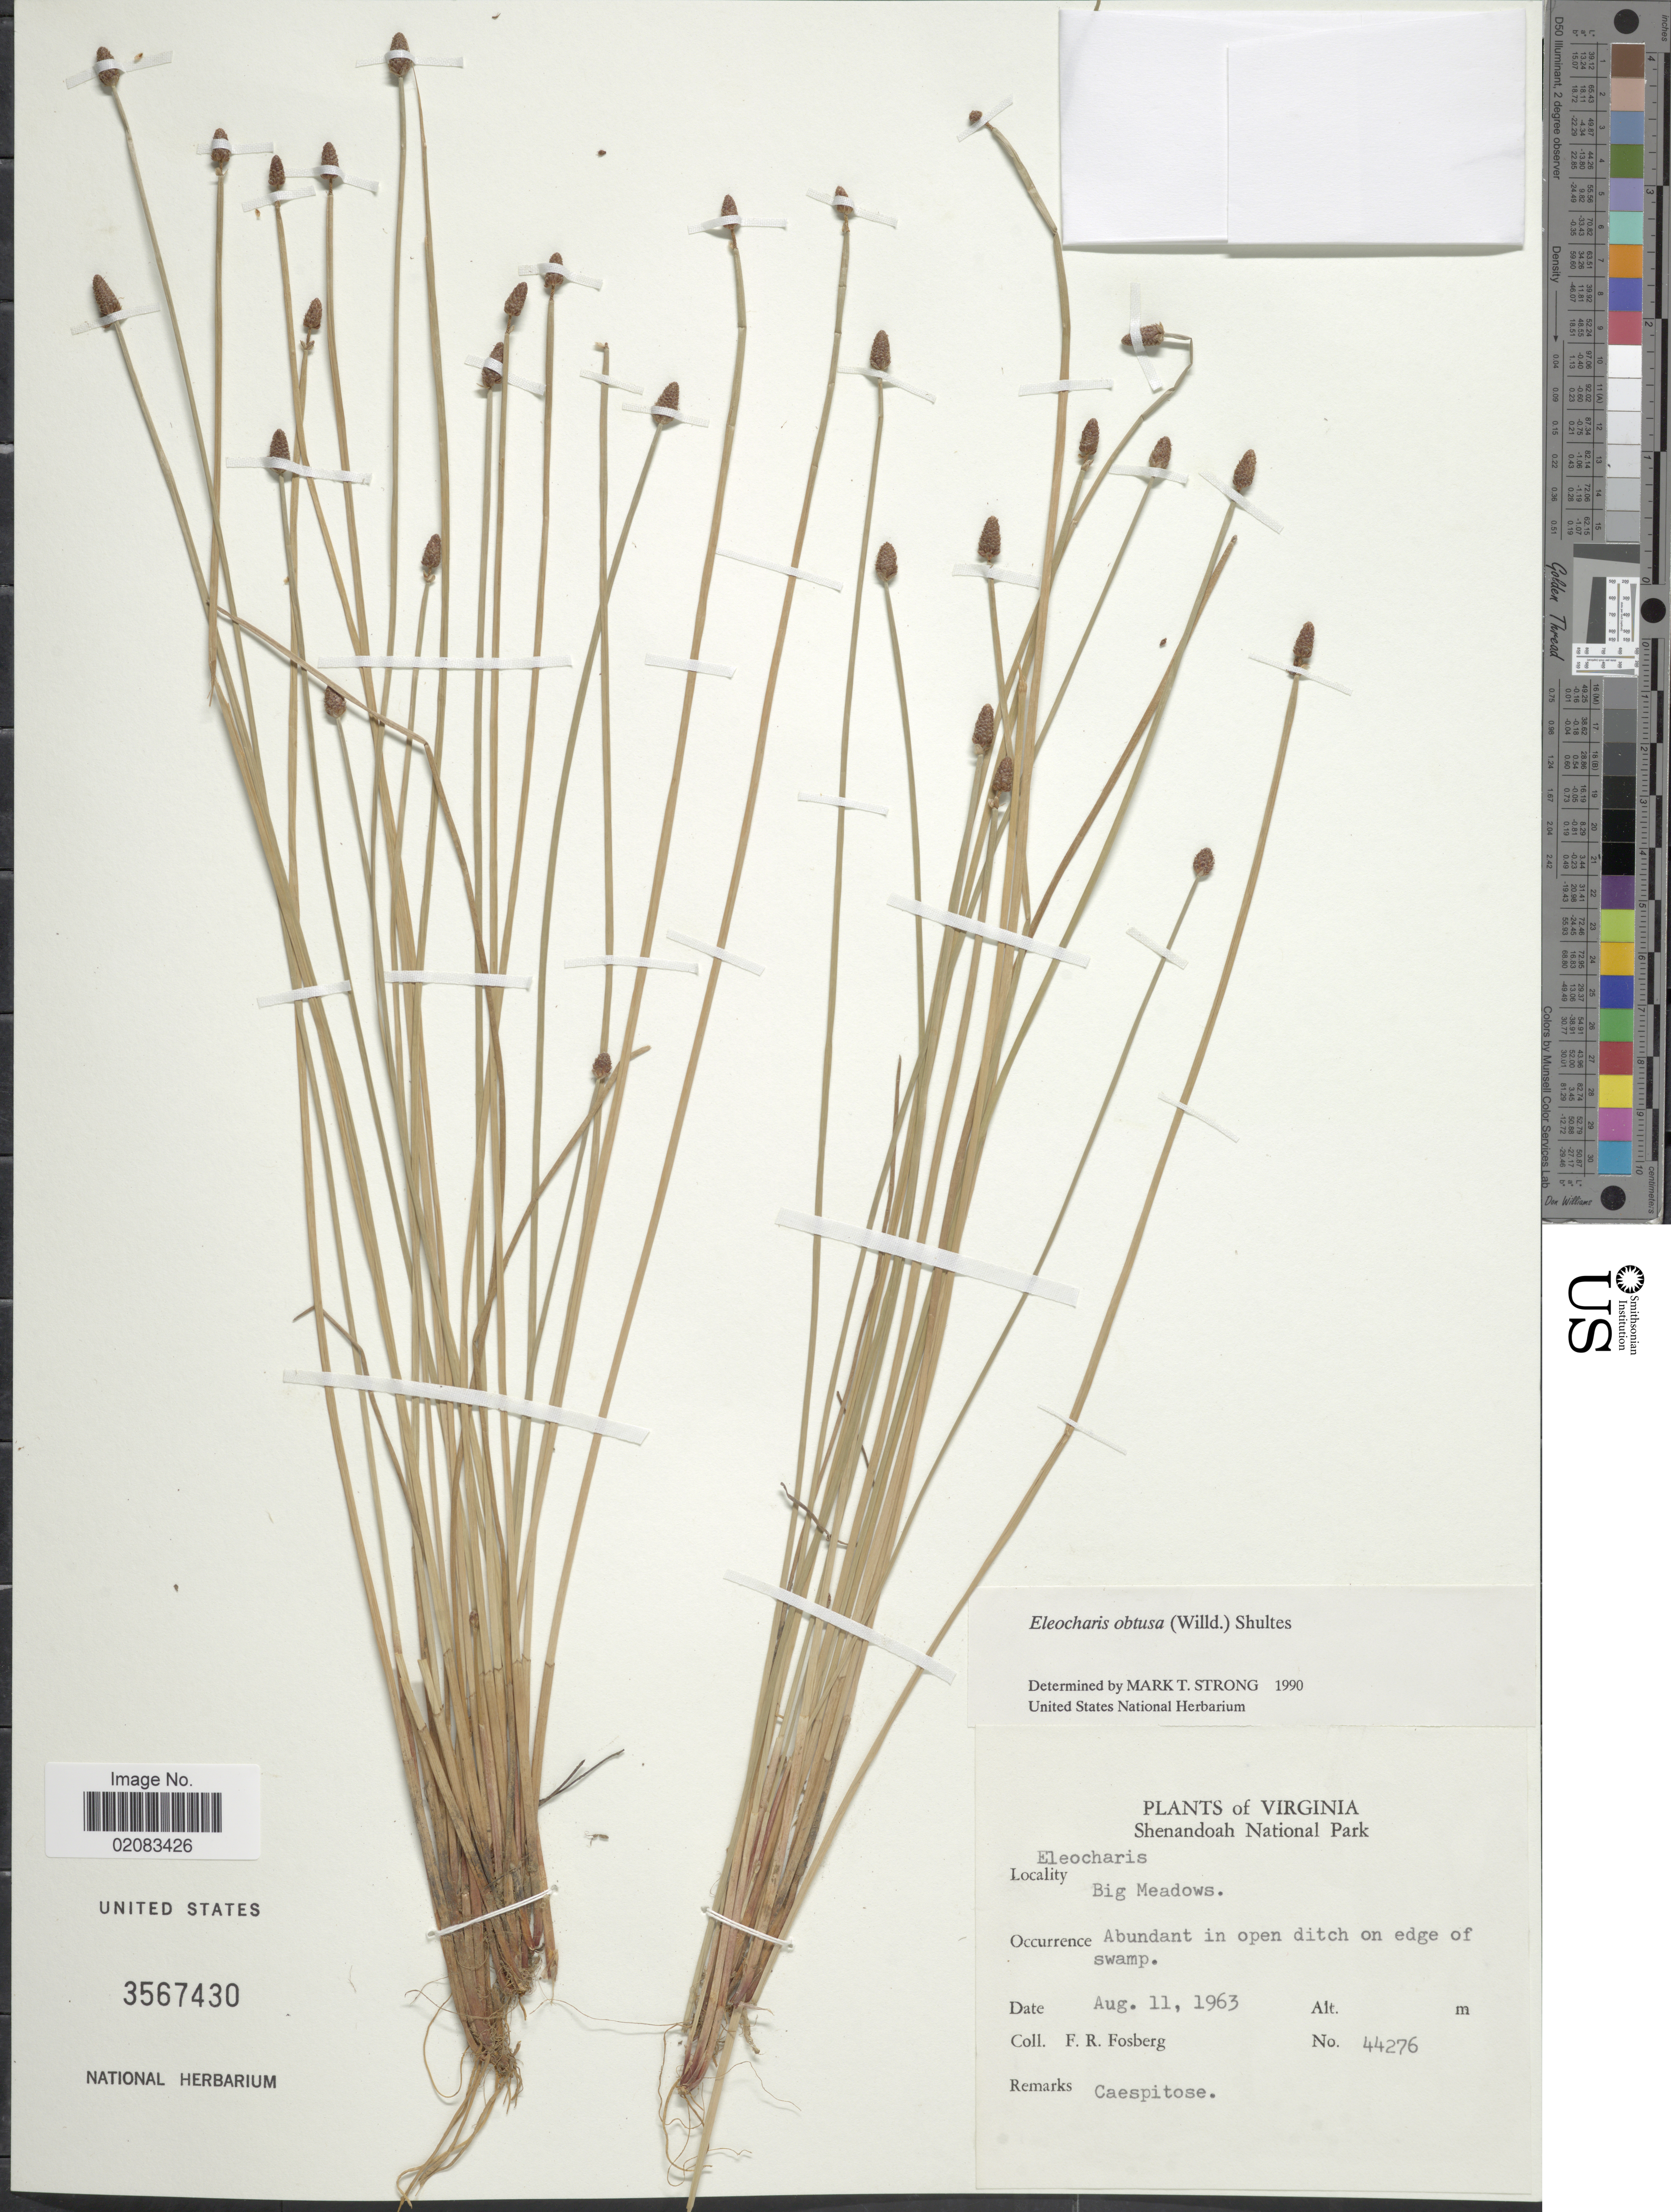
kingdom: Plantae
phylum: Tracheophyta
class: Liliopsida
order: Poales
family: Cyperaceae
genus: Eleocharis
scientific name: Eleocharis obtusa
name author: (Willd.) Schult.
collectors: F. R. Fosberg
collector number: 44276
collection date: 1963-08-11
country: United States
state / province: Virginia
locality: Shenandoah National Park, Big Meadows, Abundant in open ditch on edge of swamp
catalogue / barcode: US 3567430